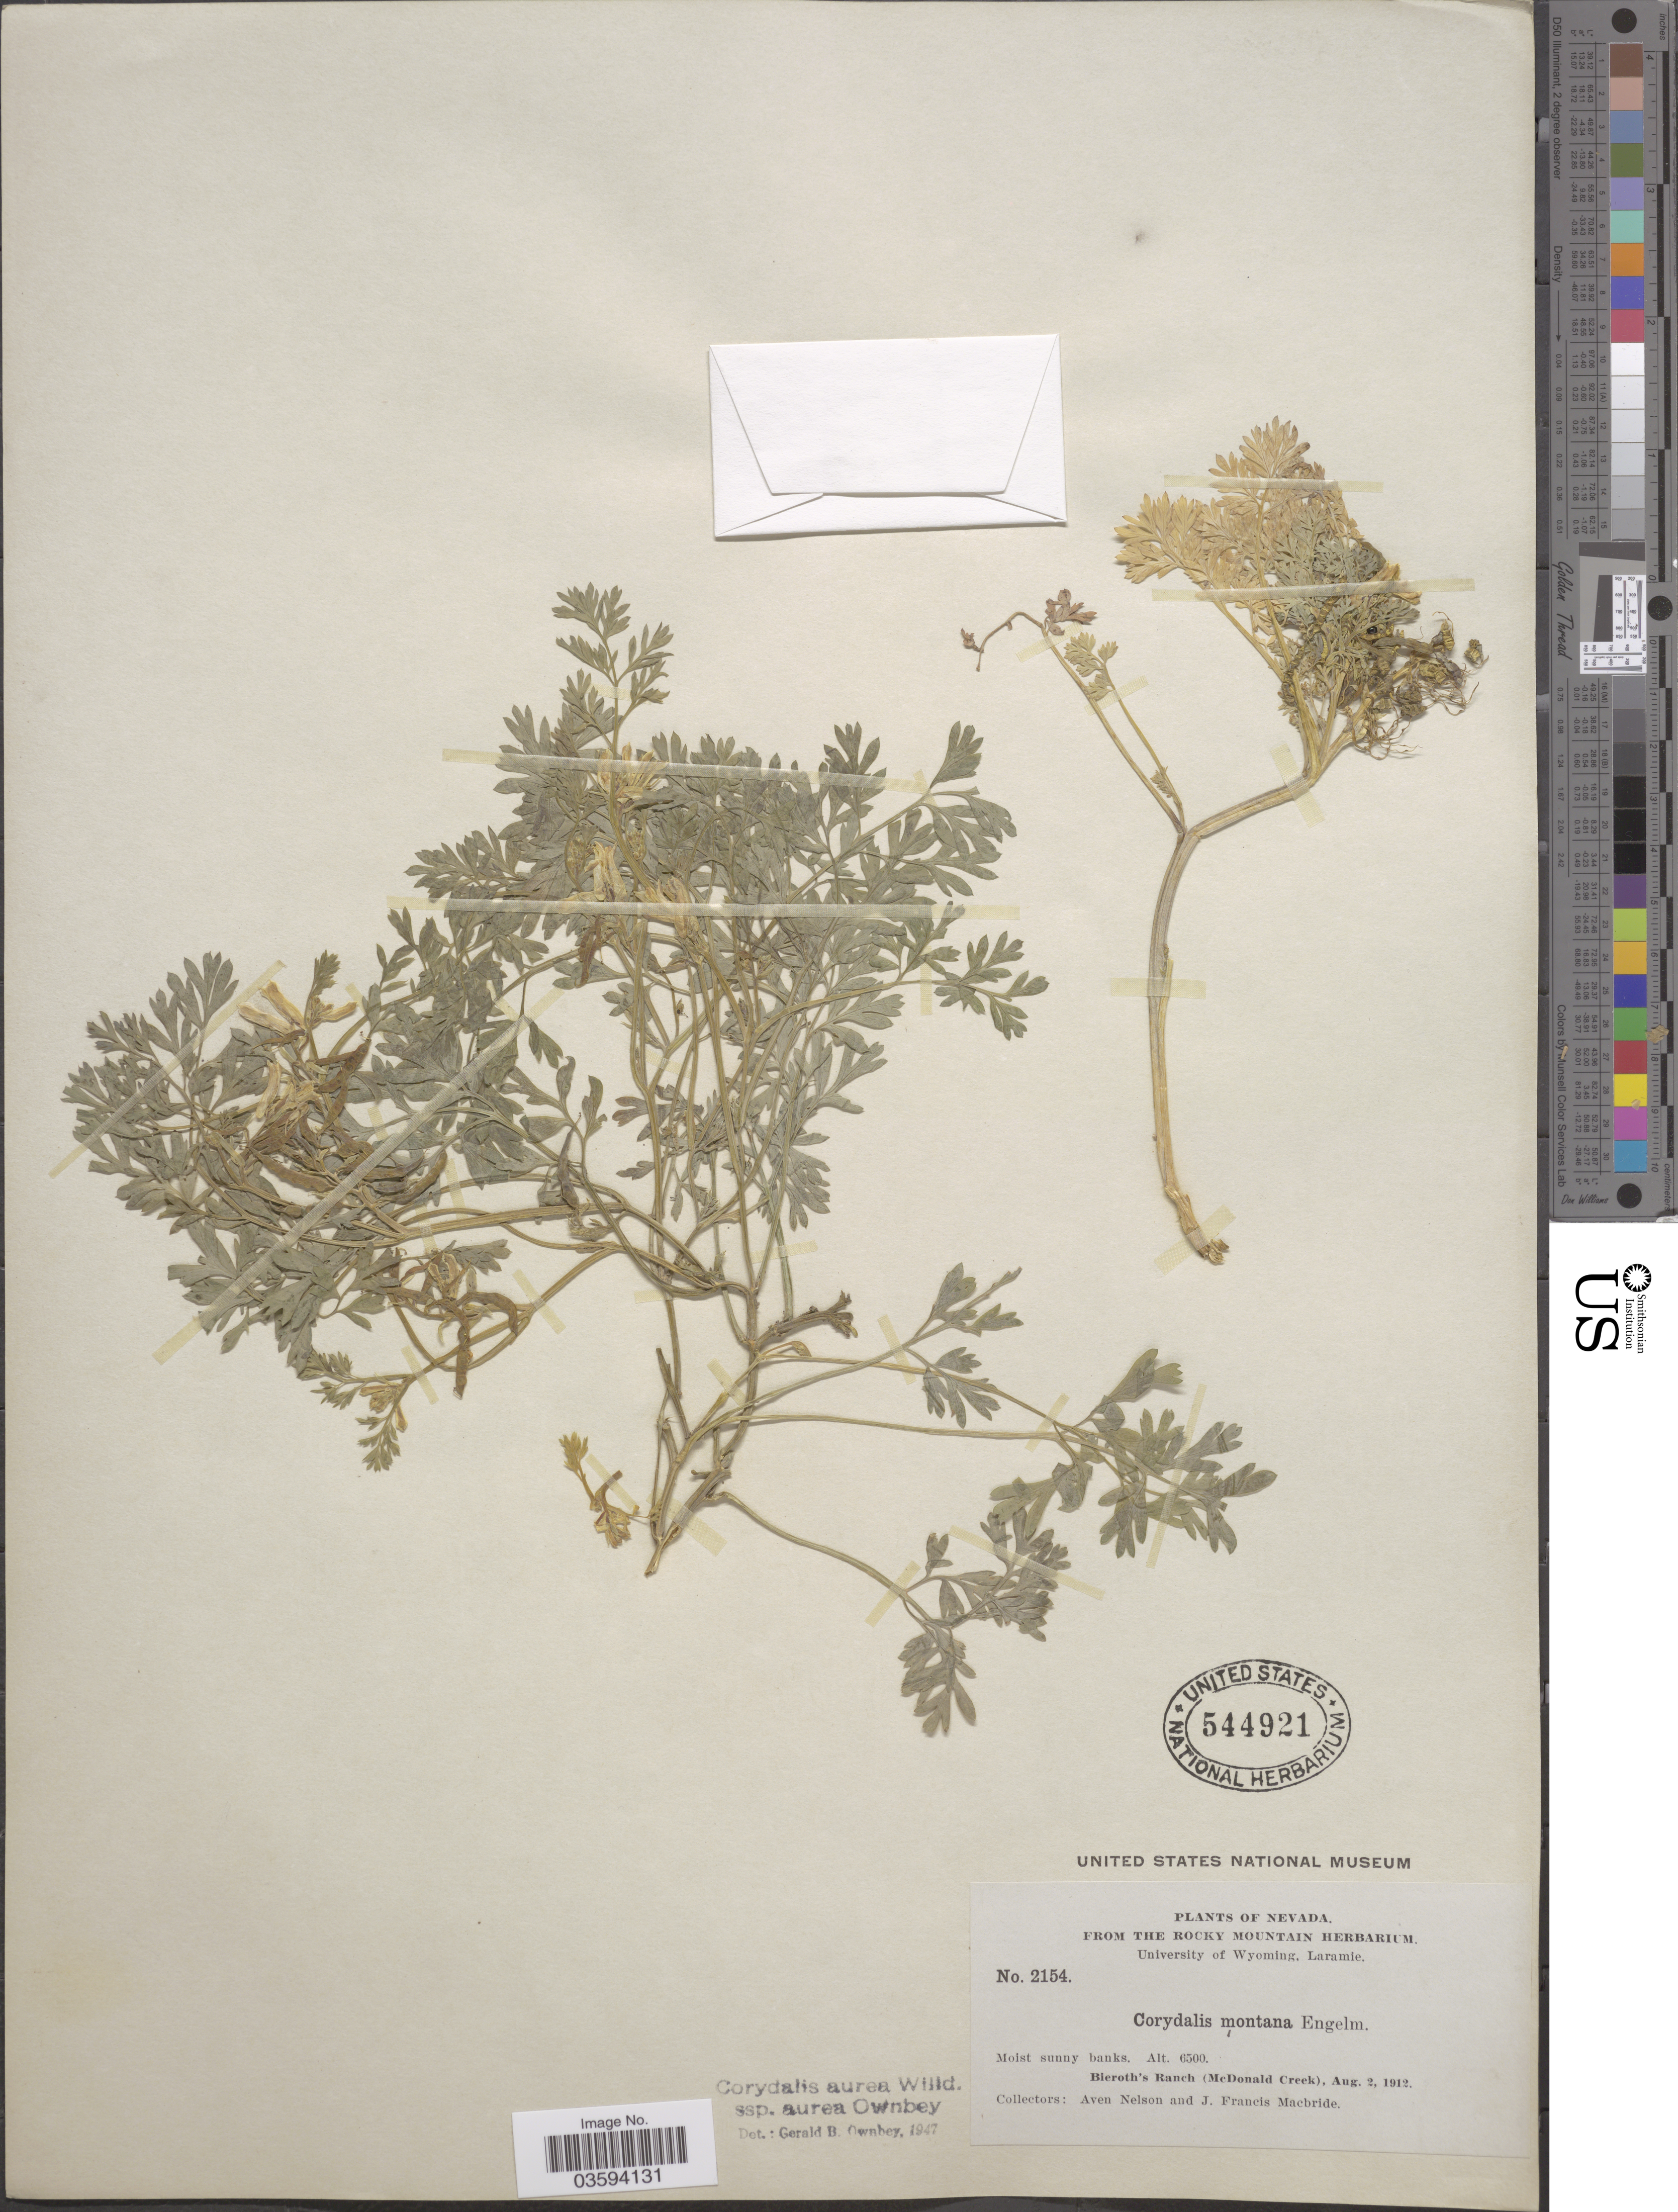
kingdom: Plantae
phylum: Tracheophyta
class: Magnoliopsida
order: Ranunculales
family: Papaveraceae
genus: Corydalis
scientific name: Corydalis aurea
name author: Willd.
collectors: A. Nelson & J. F. Macbride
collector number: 2154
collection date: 1912-08-02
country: United States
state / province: Nevada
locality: Moist sunny banks. Bieroth's Ranch (McDonald Creek).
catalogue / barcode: US 544921